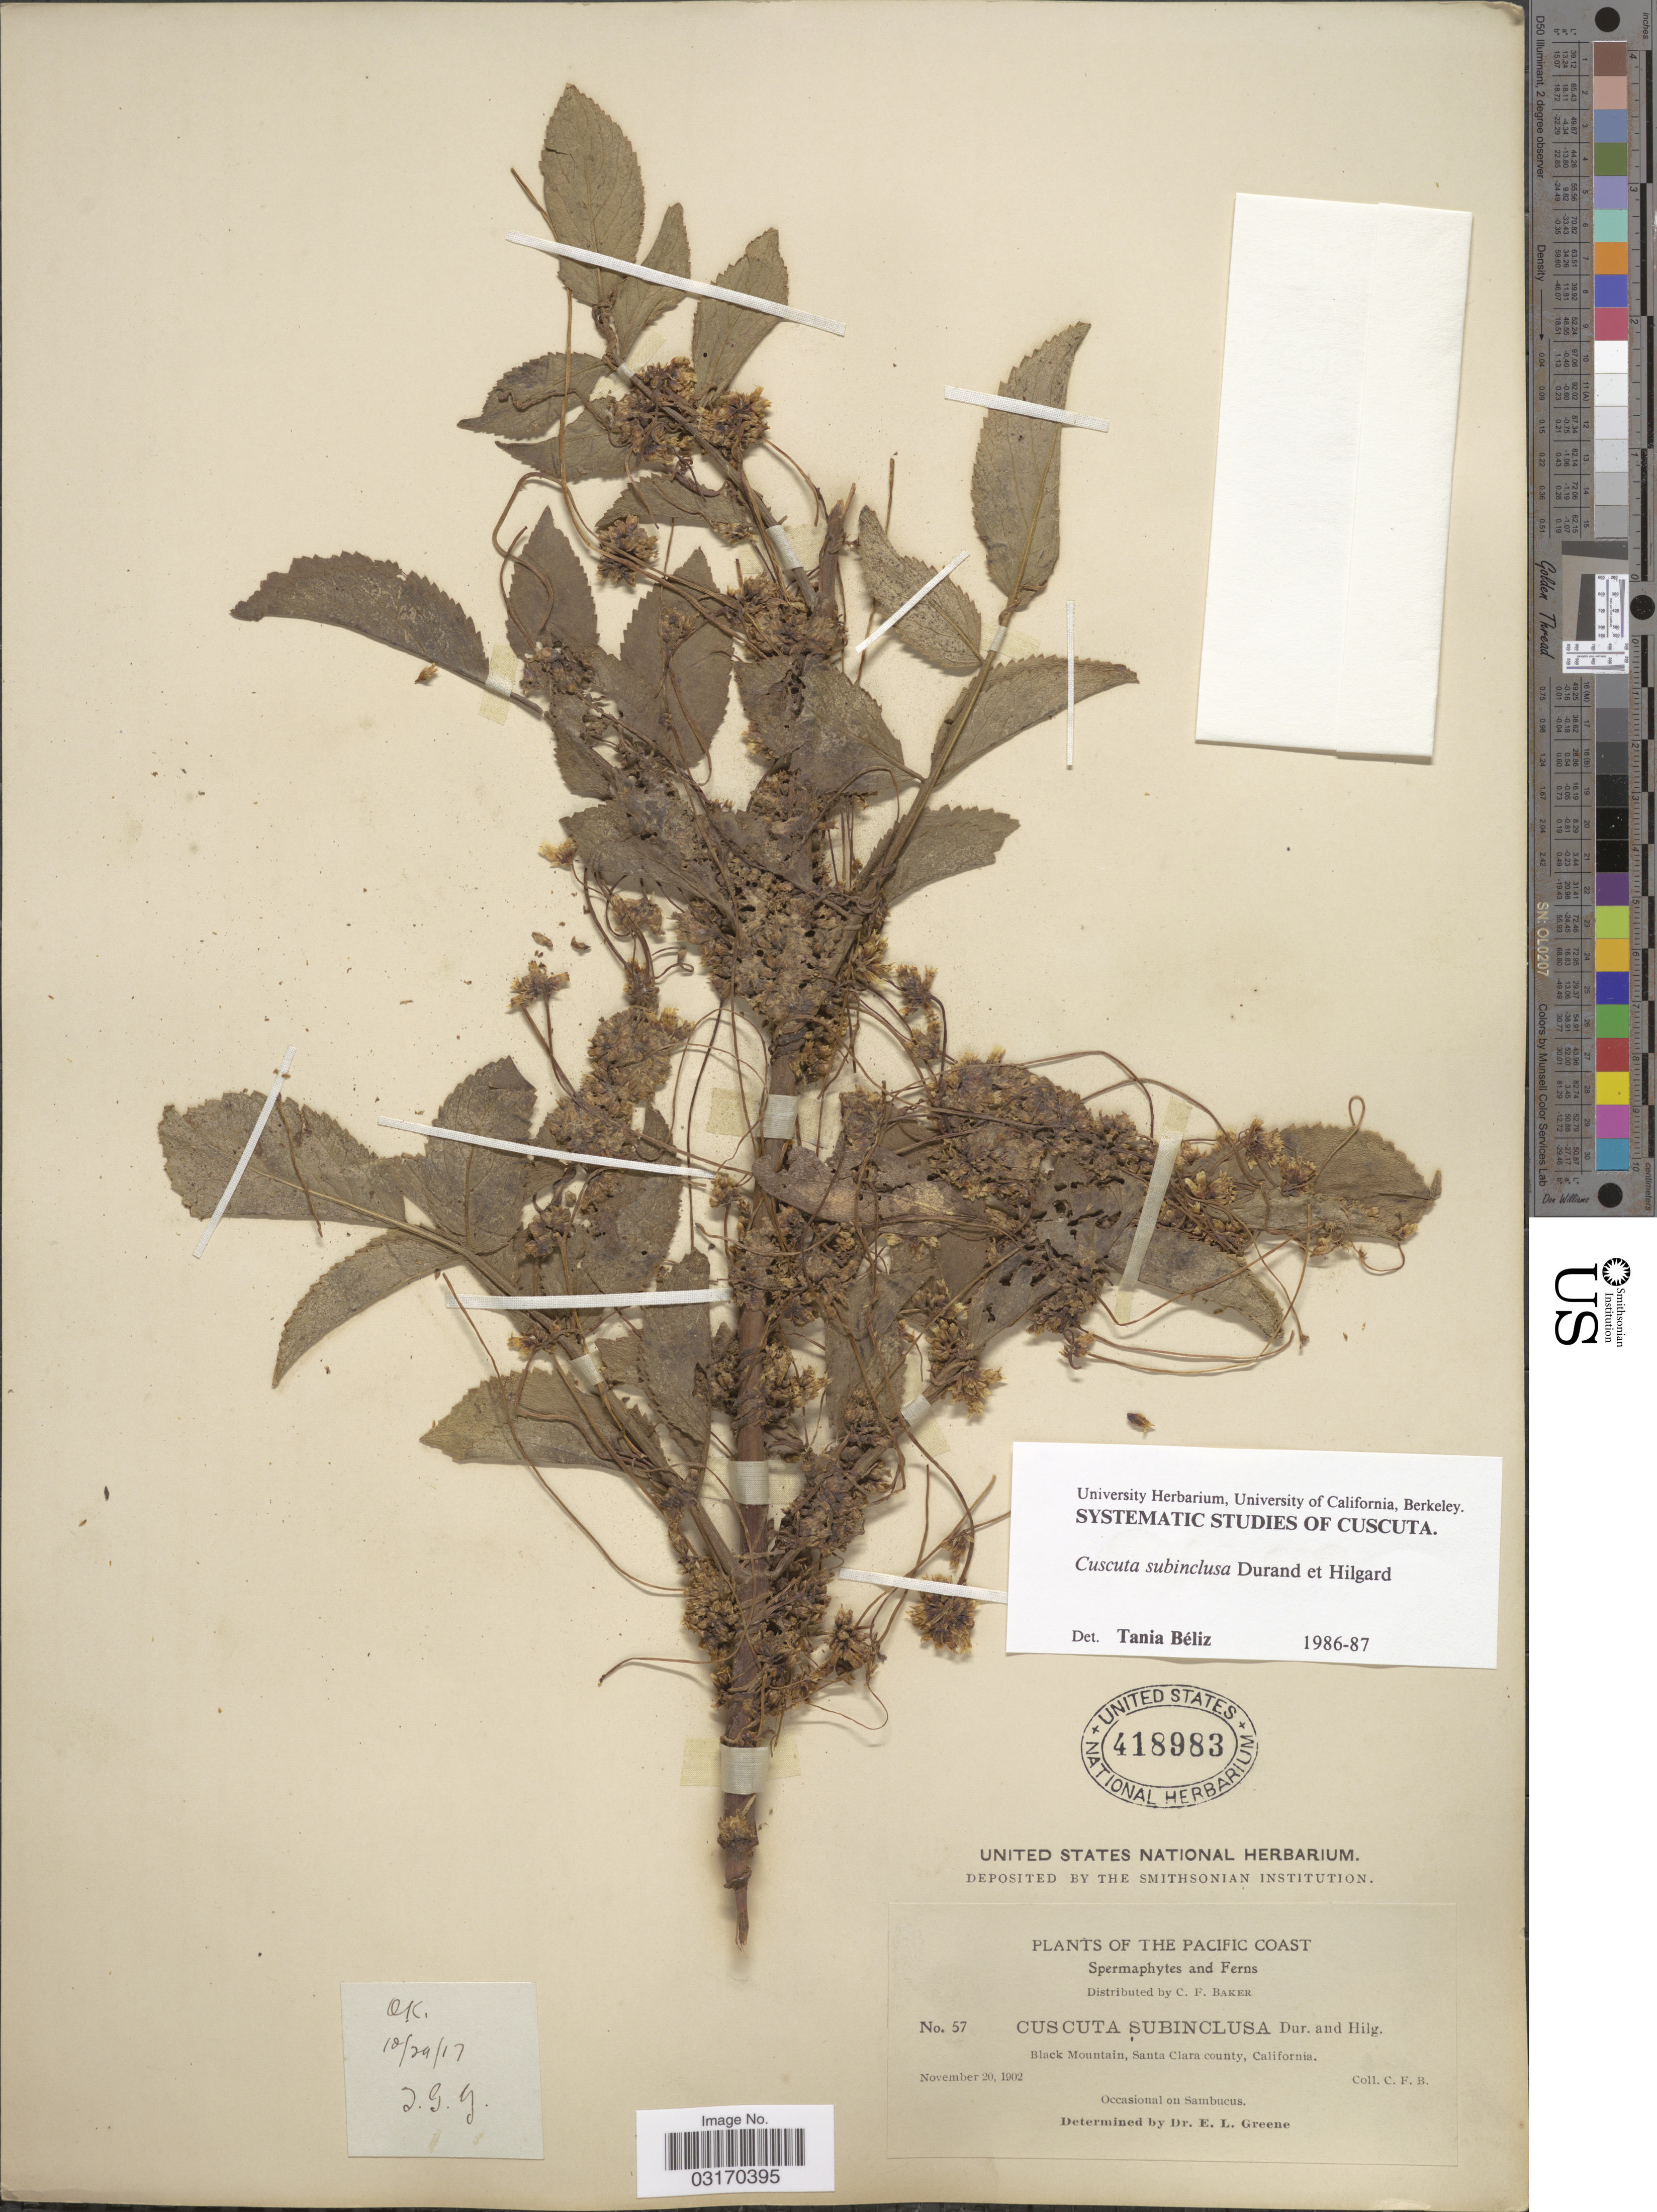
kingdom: Plantae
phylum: Tracheophyta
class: Magnoliopsida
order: Solanales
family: Convolvulaceae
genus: Cuscuta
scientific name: Cuscuta subinclusa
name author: Durand & Hilg.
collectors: C. F. Baker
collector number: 57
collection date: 1902-11-20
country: United States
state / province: California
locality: The Pacific Coast. Black Mountain, Santa Clara.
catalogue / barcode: US 418983